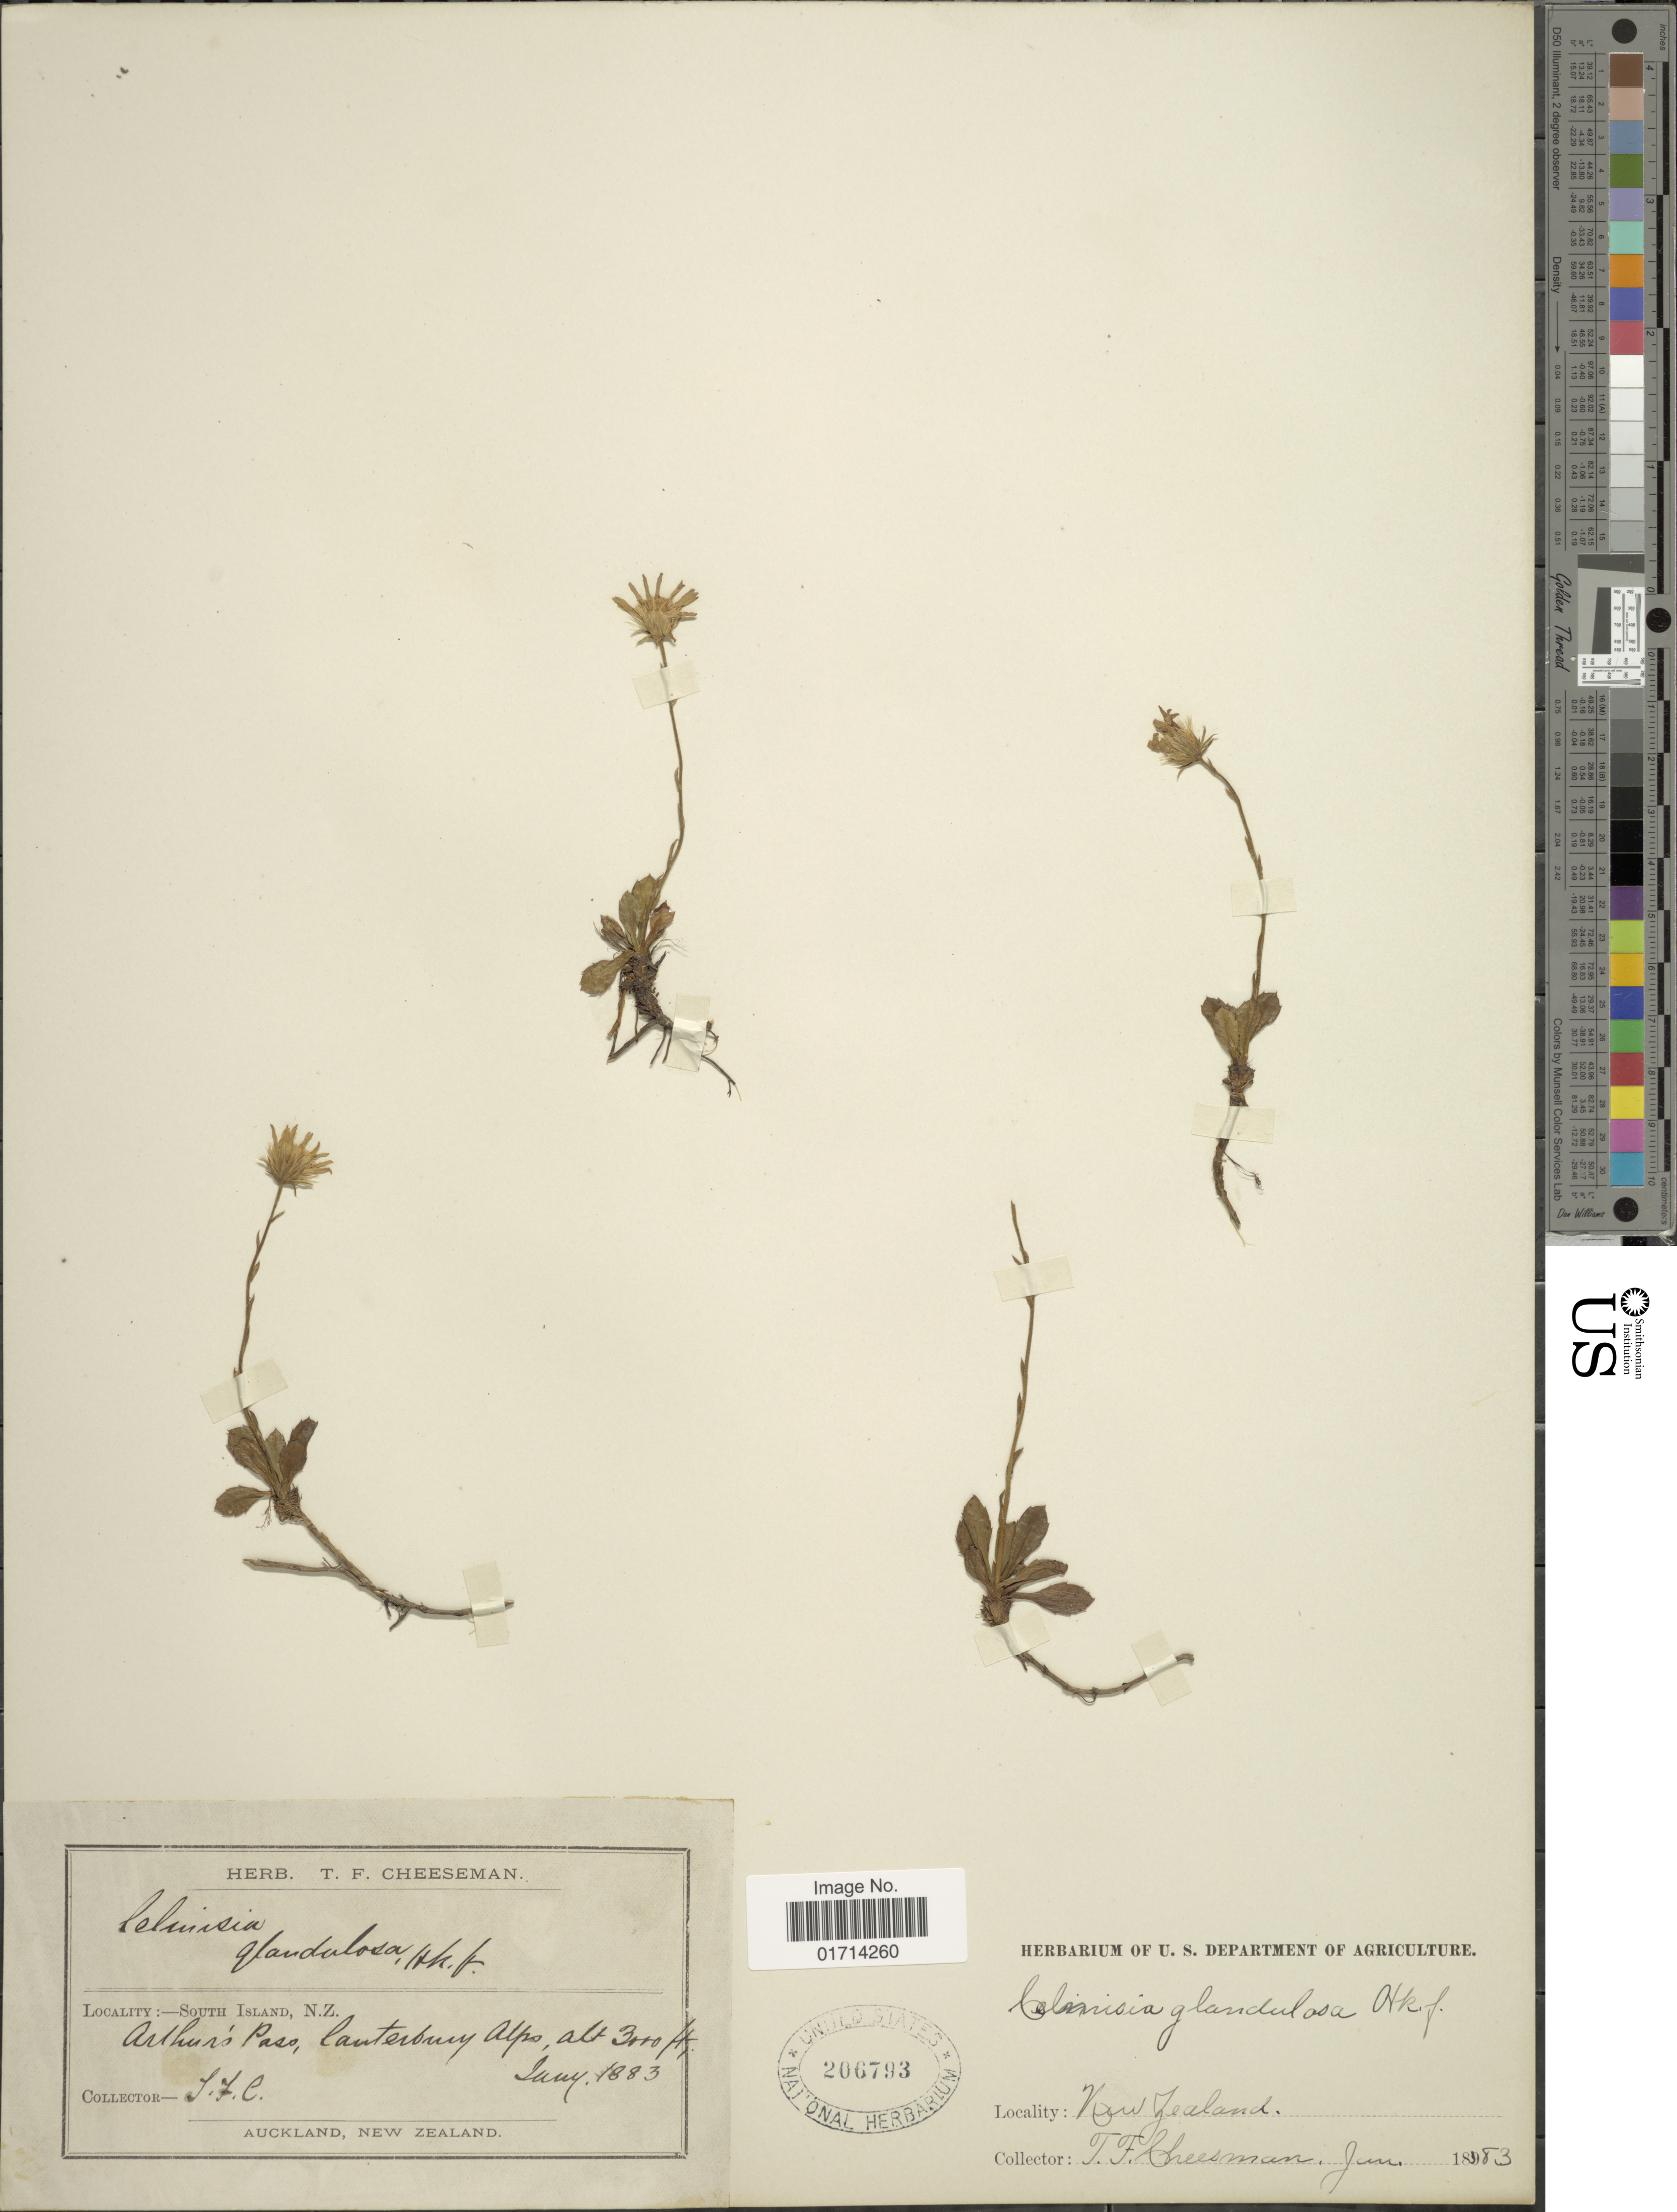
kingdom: Plantae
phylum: Tracheophyta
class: Magnoliopsida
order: Asterales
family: Asteraceae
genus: Celmisia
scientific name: Celmisia glandulosa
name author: Hook. f.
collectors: T. F. Cheeseman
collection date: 1883-01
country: New Zealand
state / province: Canterbury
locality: South Island, Arthur's Pass, Canterbury Alps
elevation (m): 914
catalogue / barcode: US 206793